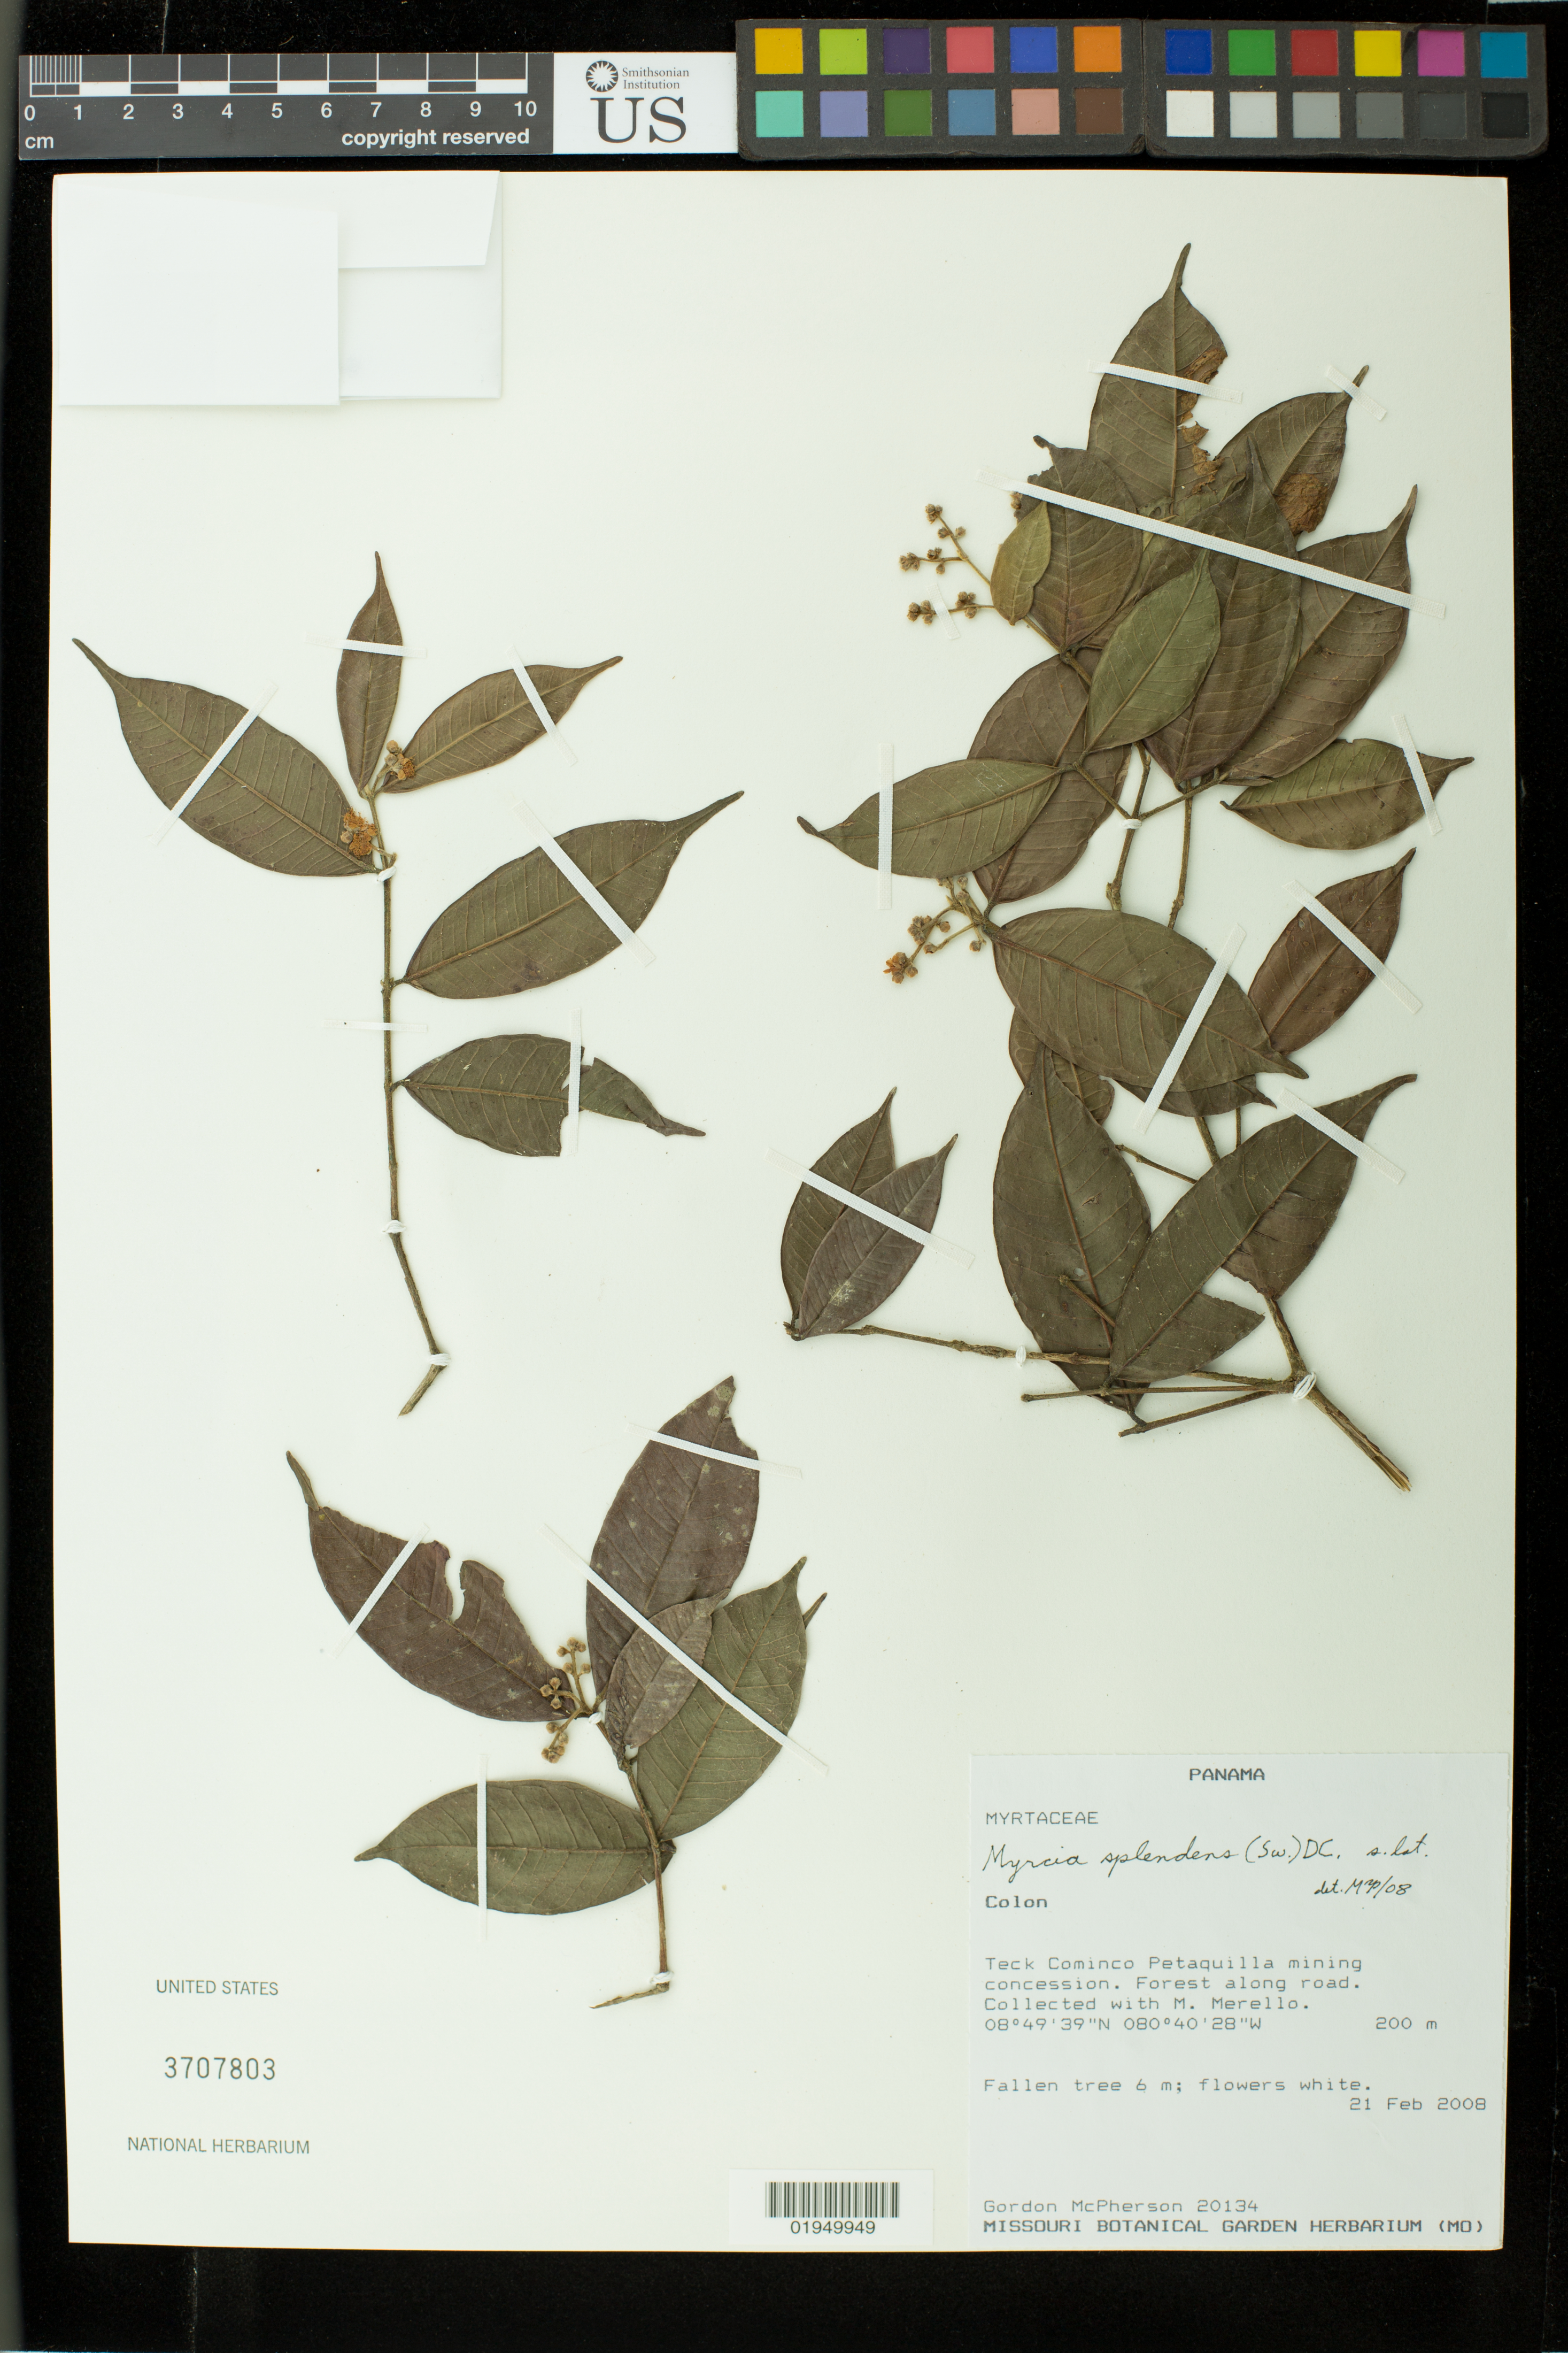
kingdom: Plantae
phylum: Tracheophyta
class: Magnoliopsida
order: Myrtales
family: Myrtaceae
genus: Myrcia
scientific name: Myrcia splendens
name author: (Sw.) DC.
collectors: G. D. McPherson & M. Merello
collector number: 20134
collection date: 2008-02-21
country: Panama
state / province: Colón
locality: Teck Cominco Petaquilla mining concession.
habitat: Forest along road.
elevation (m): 200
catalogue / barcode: US 3707803